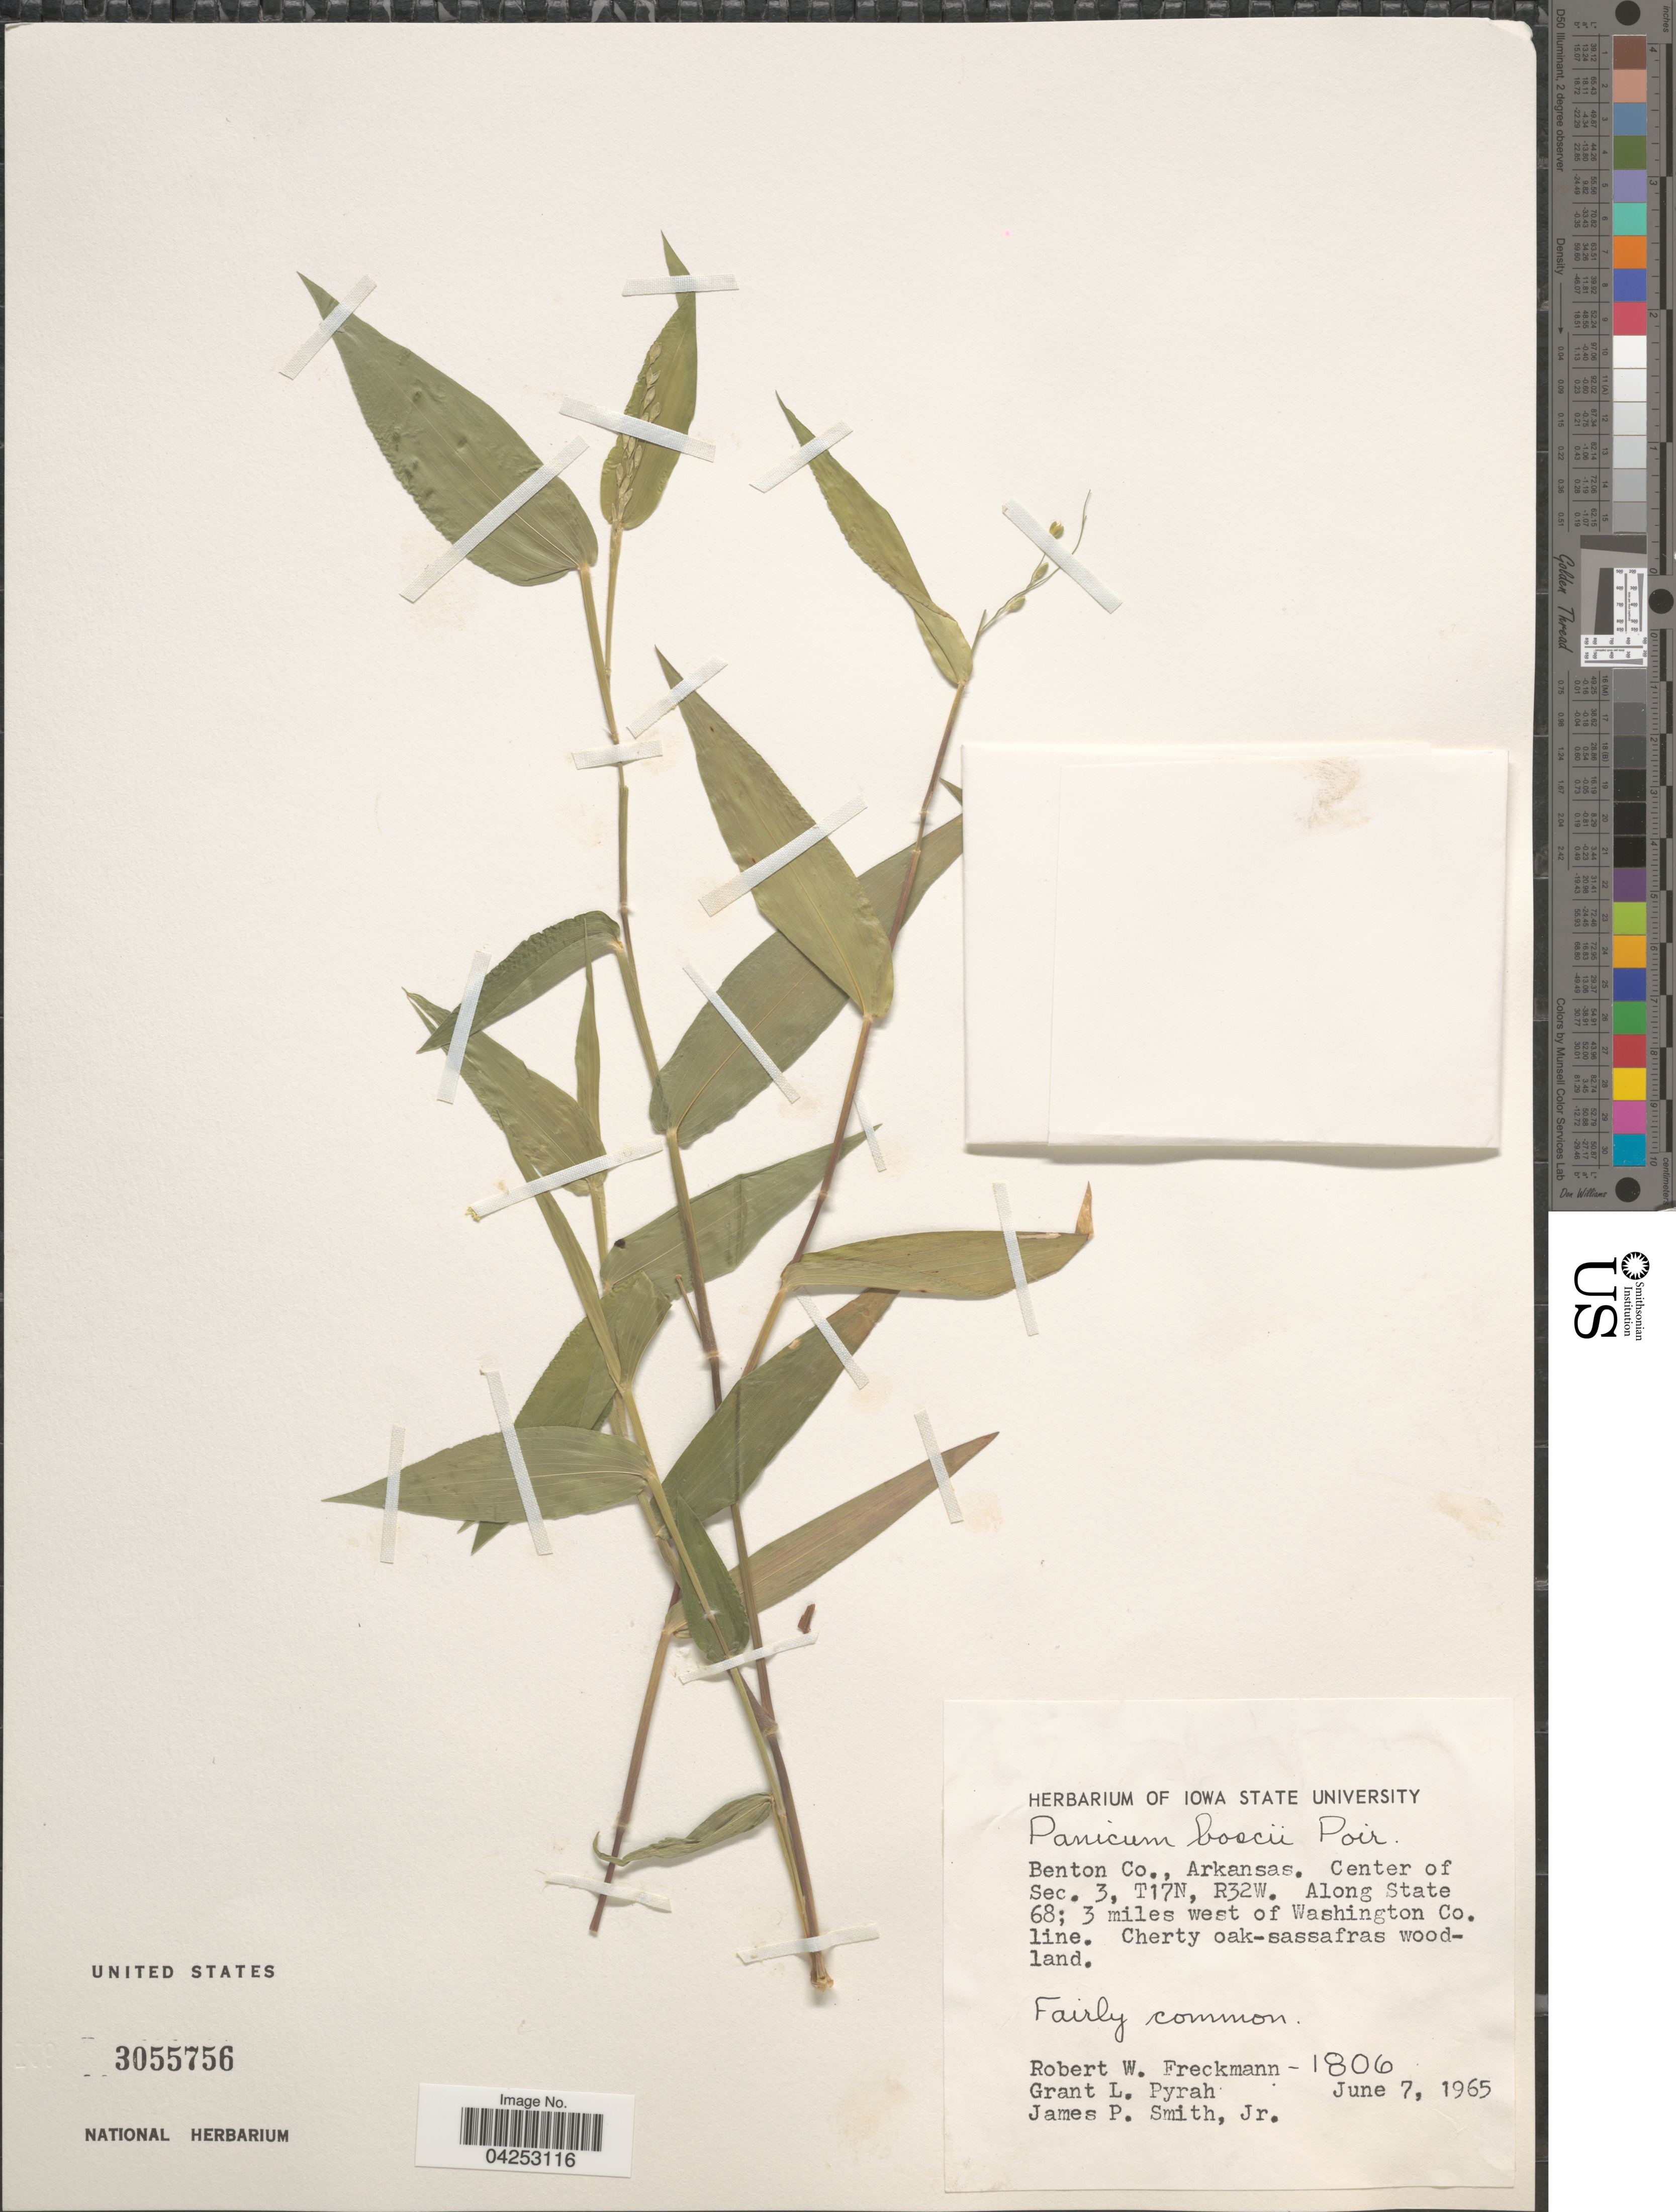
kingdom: Plantae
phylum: Tracheophyta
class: Liliopsida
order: Poales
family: Poaceae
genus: Dichanthelium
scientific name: Dichanthelium boscii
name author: (Poir.) Gould & C.A. Clark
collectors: R. Freckmann, G. Pyrah & J. P. Smith Jr.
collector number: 1806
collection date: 1965-06-07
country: United States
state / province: Arkansas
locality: Benton Co. Center of Sec. 3, T17N, R32W. Along State 68; 3 miles west of Washington Co. line. Cherty oak-sassafras woodland.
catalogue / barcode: US 3055756